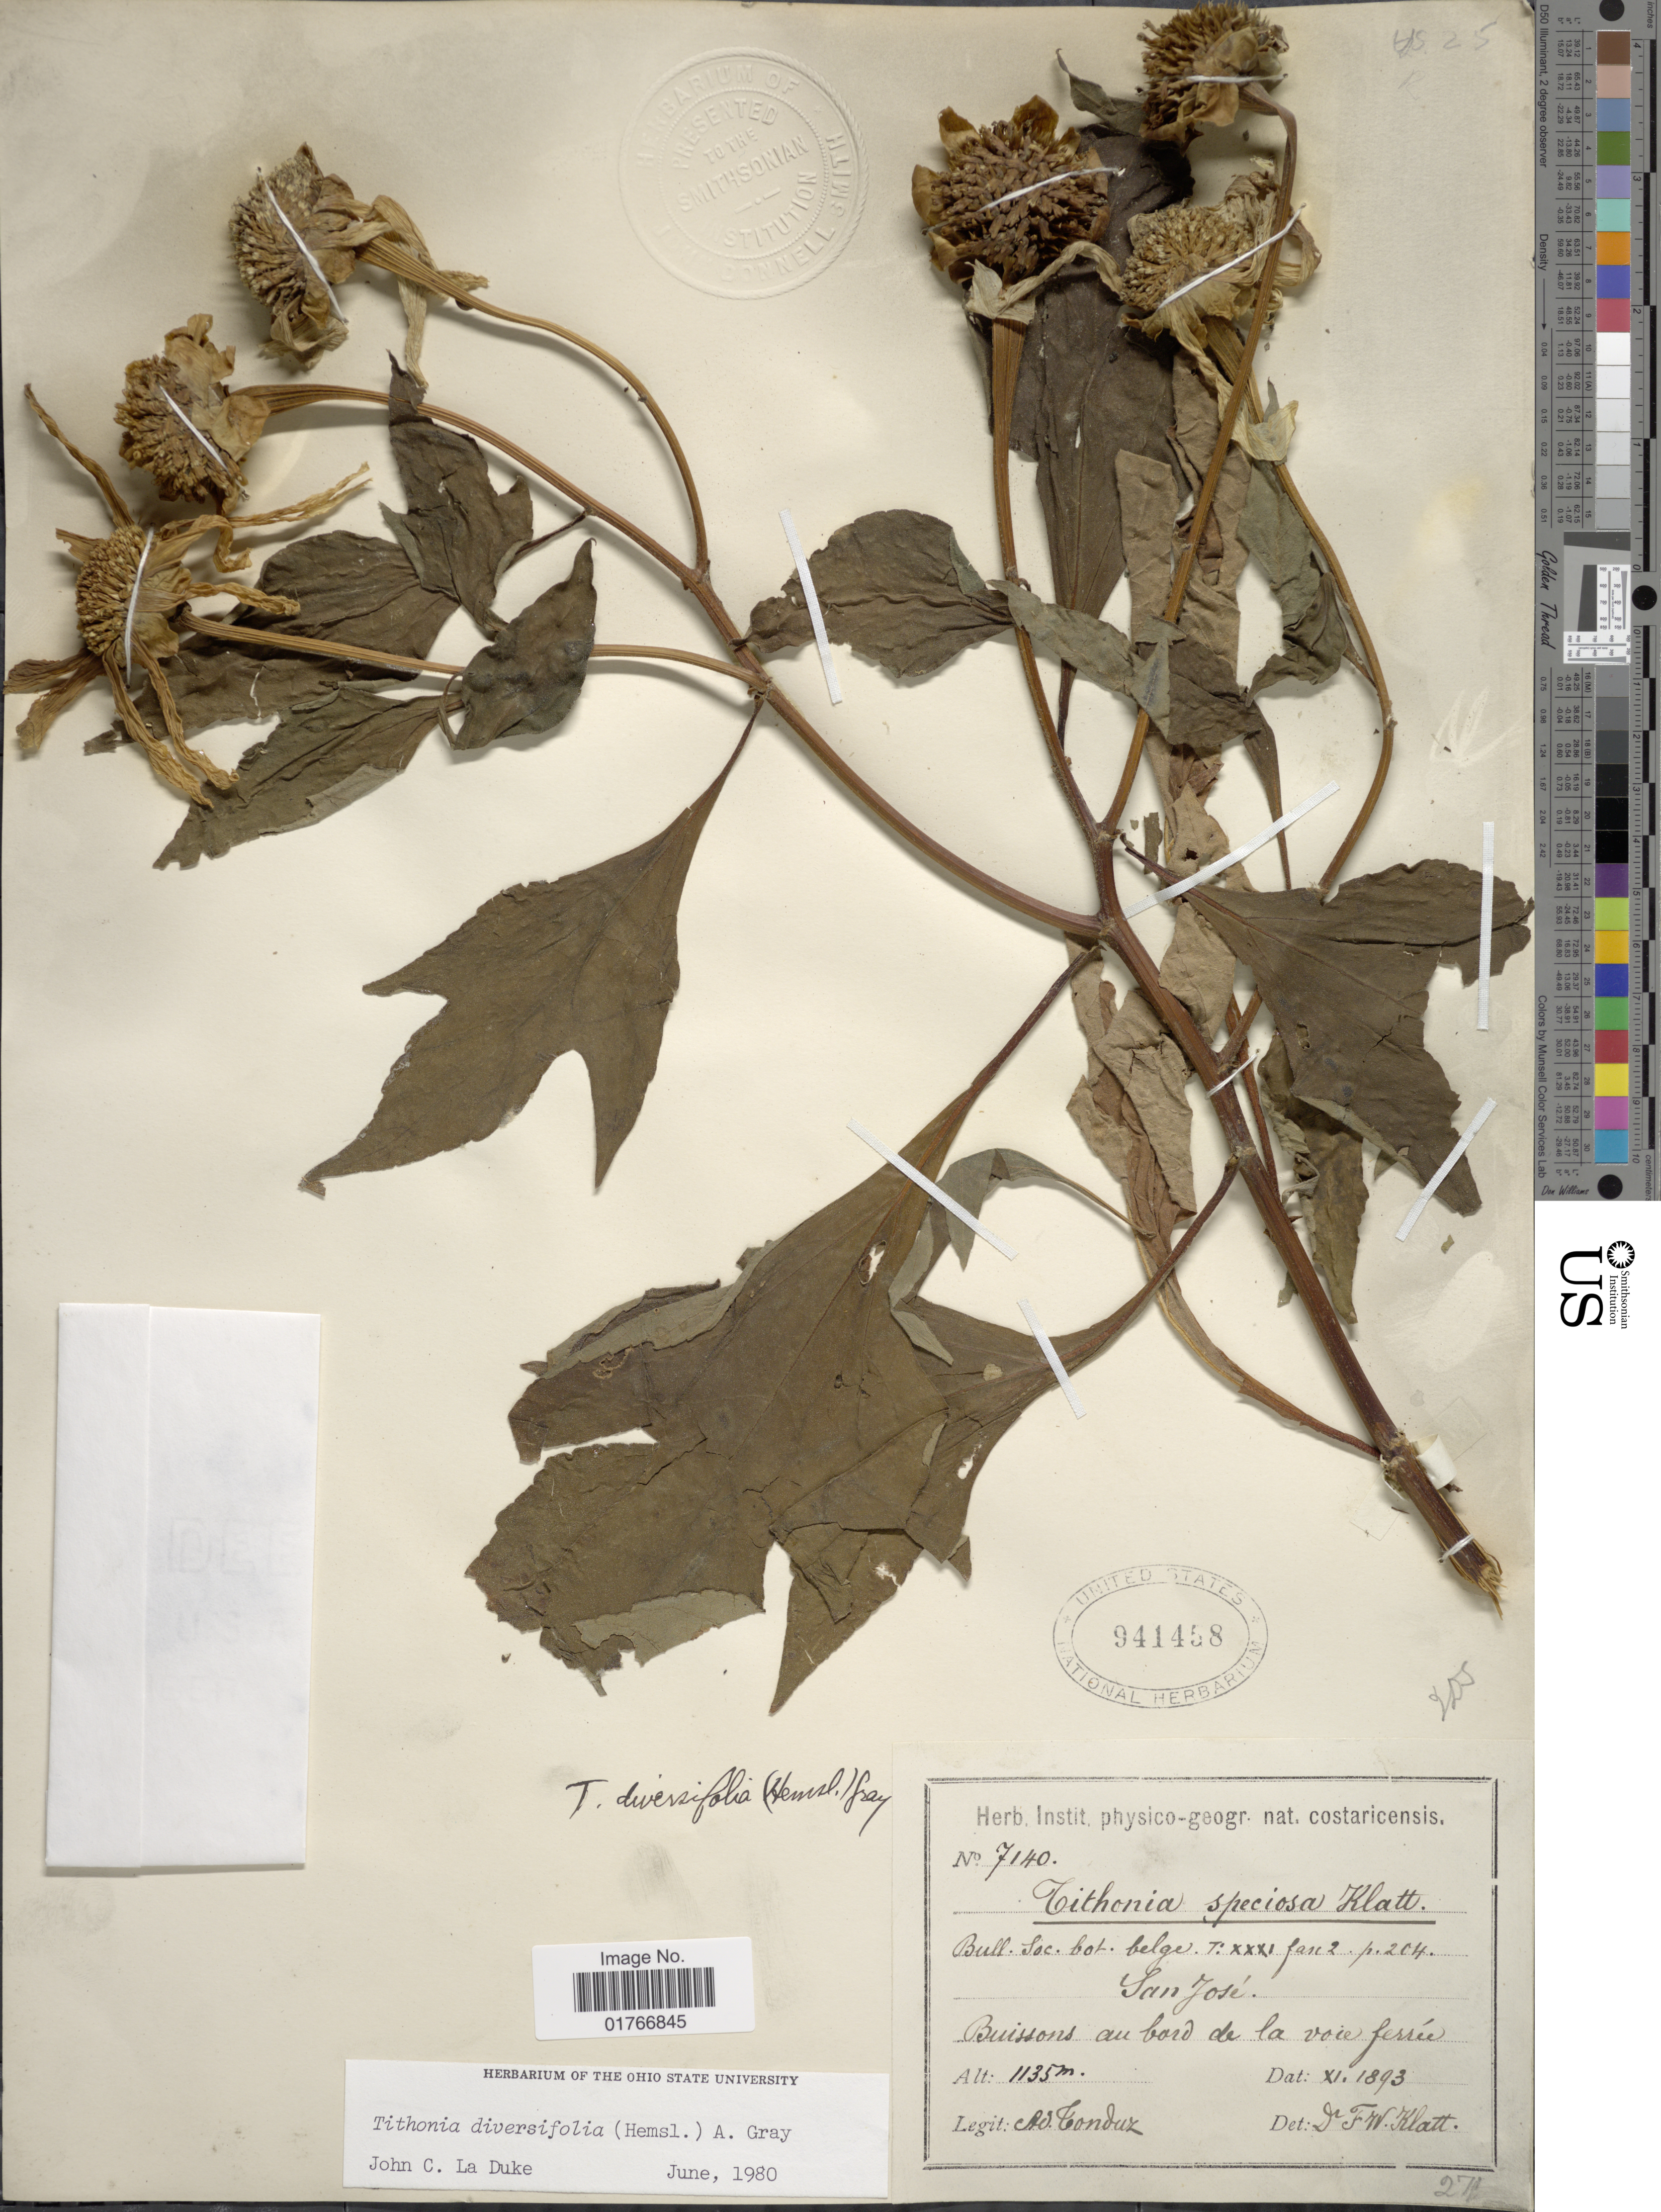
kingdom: Plantae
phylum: Tracheophyta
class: Magnoliopsida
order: Asterales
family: Asteraceae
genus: Tithonia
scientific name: Tithonia diversifolia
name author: (Hemsl.) A. Gray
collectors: A. Tonduz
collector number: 7140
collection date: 1893-11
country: Costa Rica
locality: San Jose, Buissons au bord de la voie ferrie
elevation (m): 1135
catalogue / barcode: US 941458